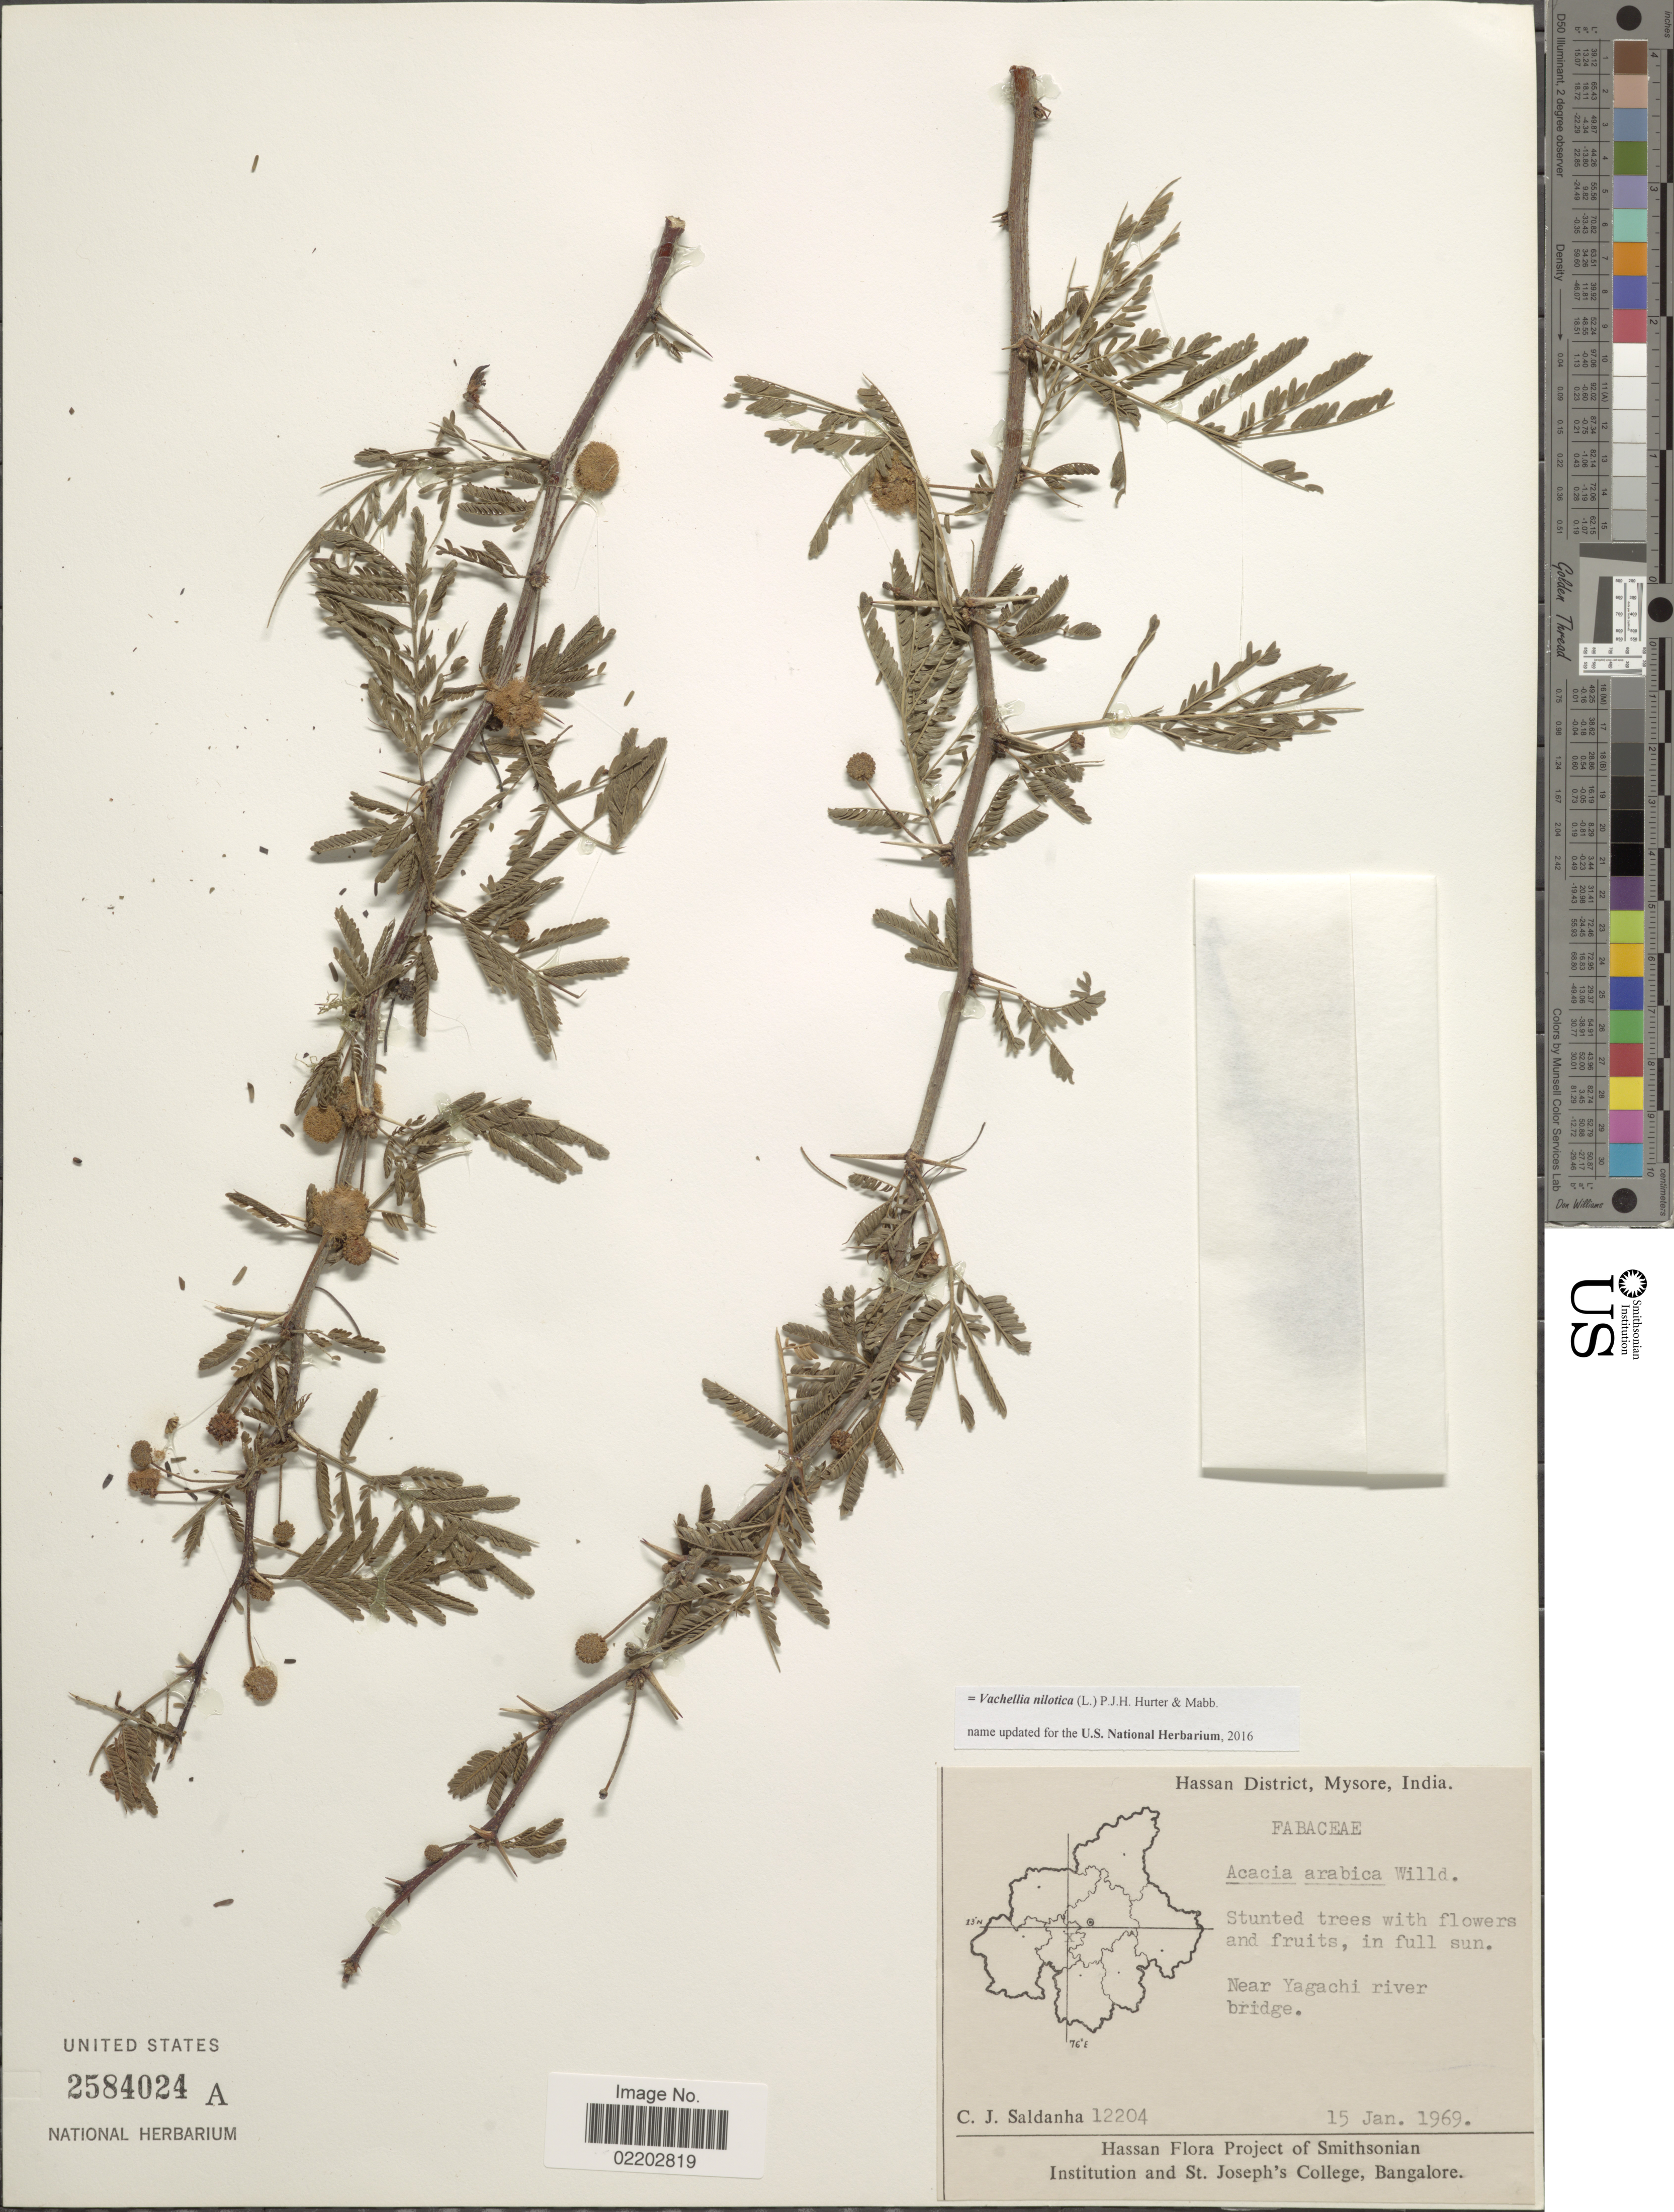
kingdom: Plantae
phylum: Tracheophyta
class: Magnoliopsida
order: Fabales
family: Fabaceae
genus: Vachellia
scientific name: Vachellia nilotica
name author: (L.) P.J.H. Hurter & Mabb.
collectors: C. J. Saldanha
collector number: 12204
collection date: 1969-01-15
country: India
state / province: Karnataka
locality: Hassan District, near Yagachi river bridge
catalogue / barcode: US 2584024A